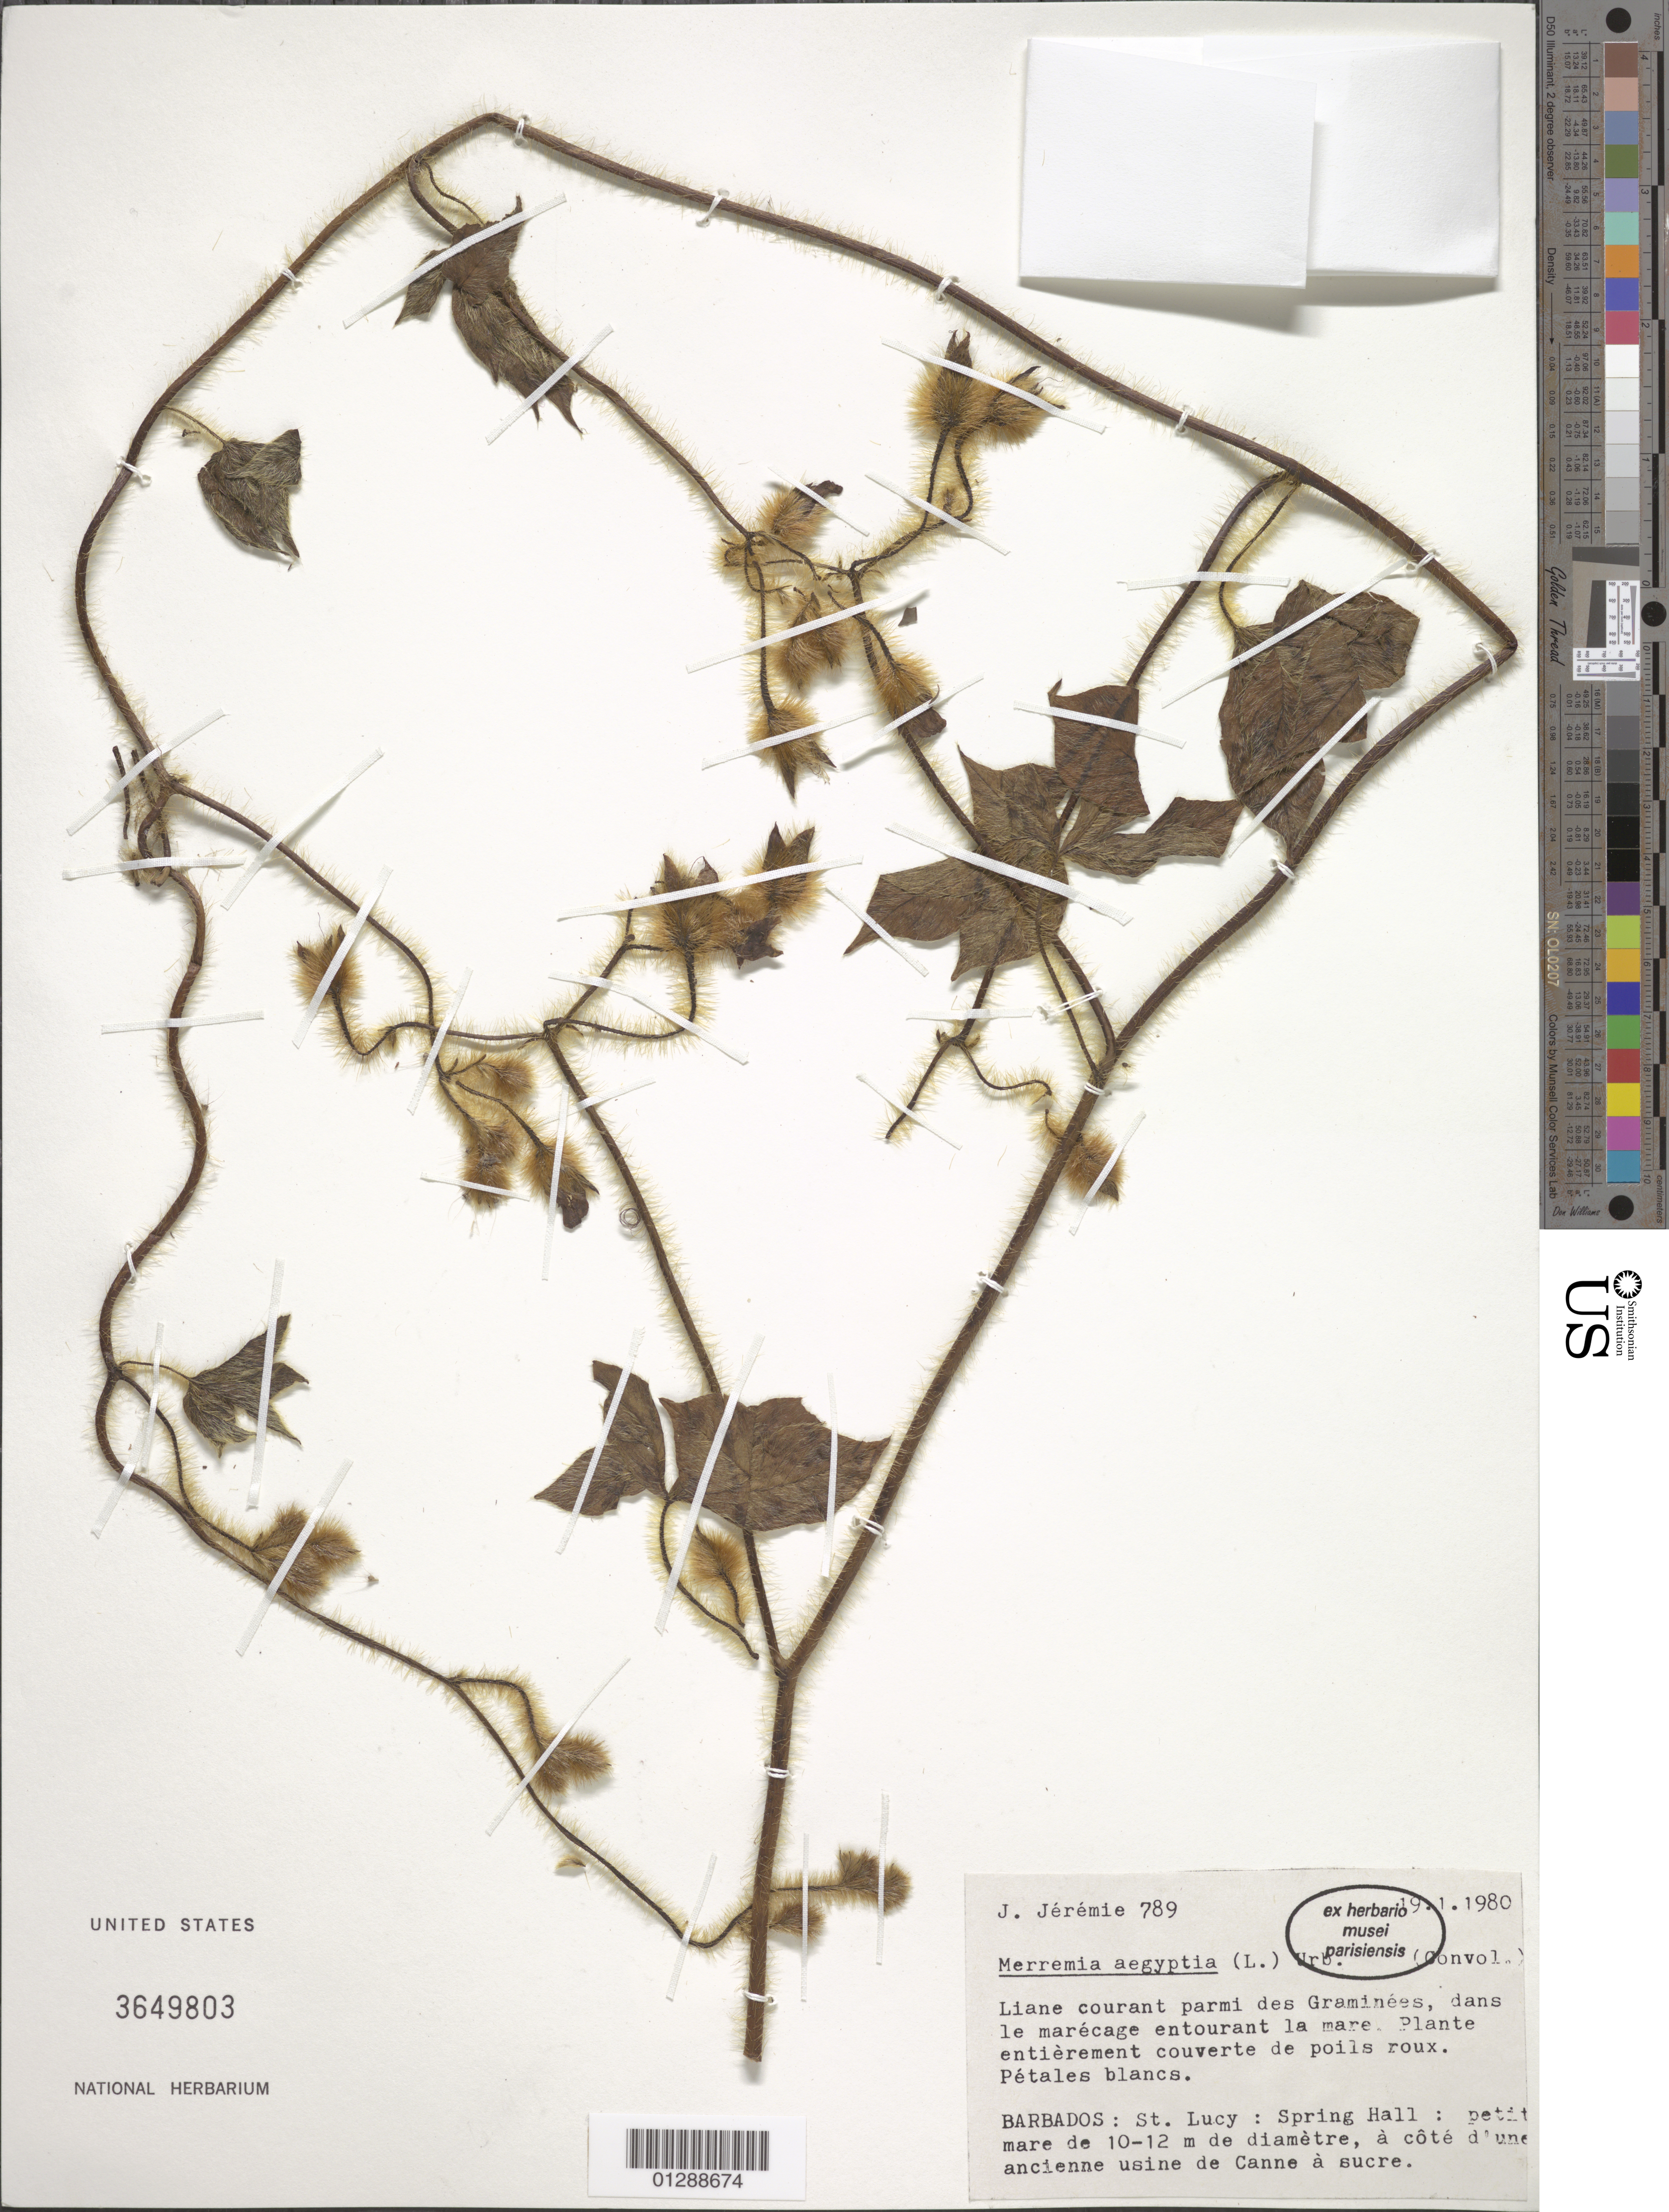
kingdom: Plantae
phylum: Tracheophyta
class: Magnoliopsida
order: Solanales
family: Convolvulaceae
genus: Distimake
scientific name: Distimake aegyptius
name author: (L.) A. R. Simões & Staples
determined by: Strong, Mark T., (BOT), Smithsonian Institution - National Museum of Natural History (UNITED STATES)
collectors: J. Jérémie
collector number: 789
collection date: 1980-01-19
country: Barbados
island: Barbados I.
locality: Spring Hall, petit mare de 10-12 m de diamètre, à côte d'une ancienne usine de Canne à sucre.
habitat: Dans le marécage entourant la mare.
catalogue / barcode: US 3649803